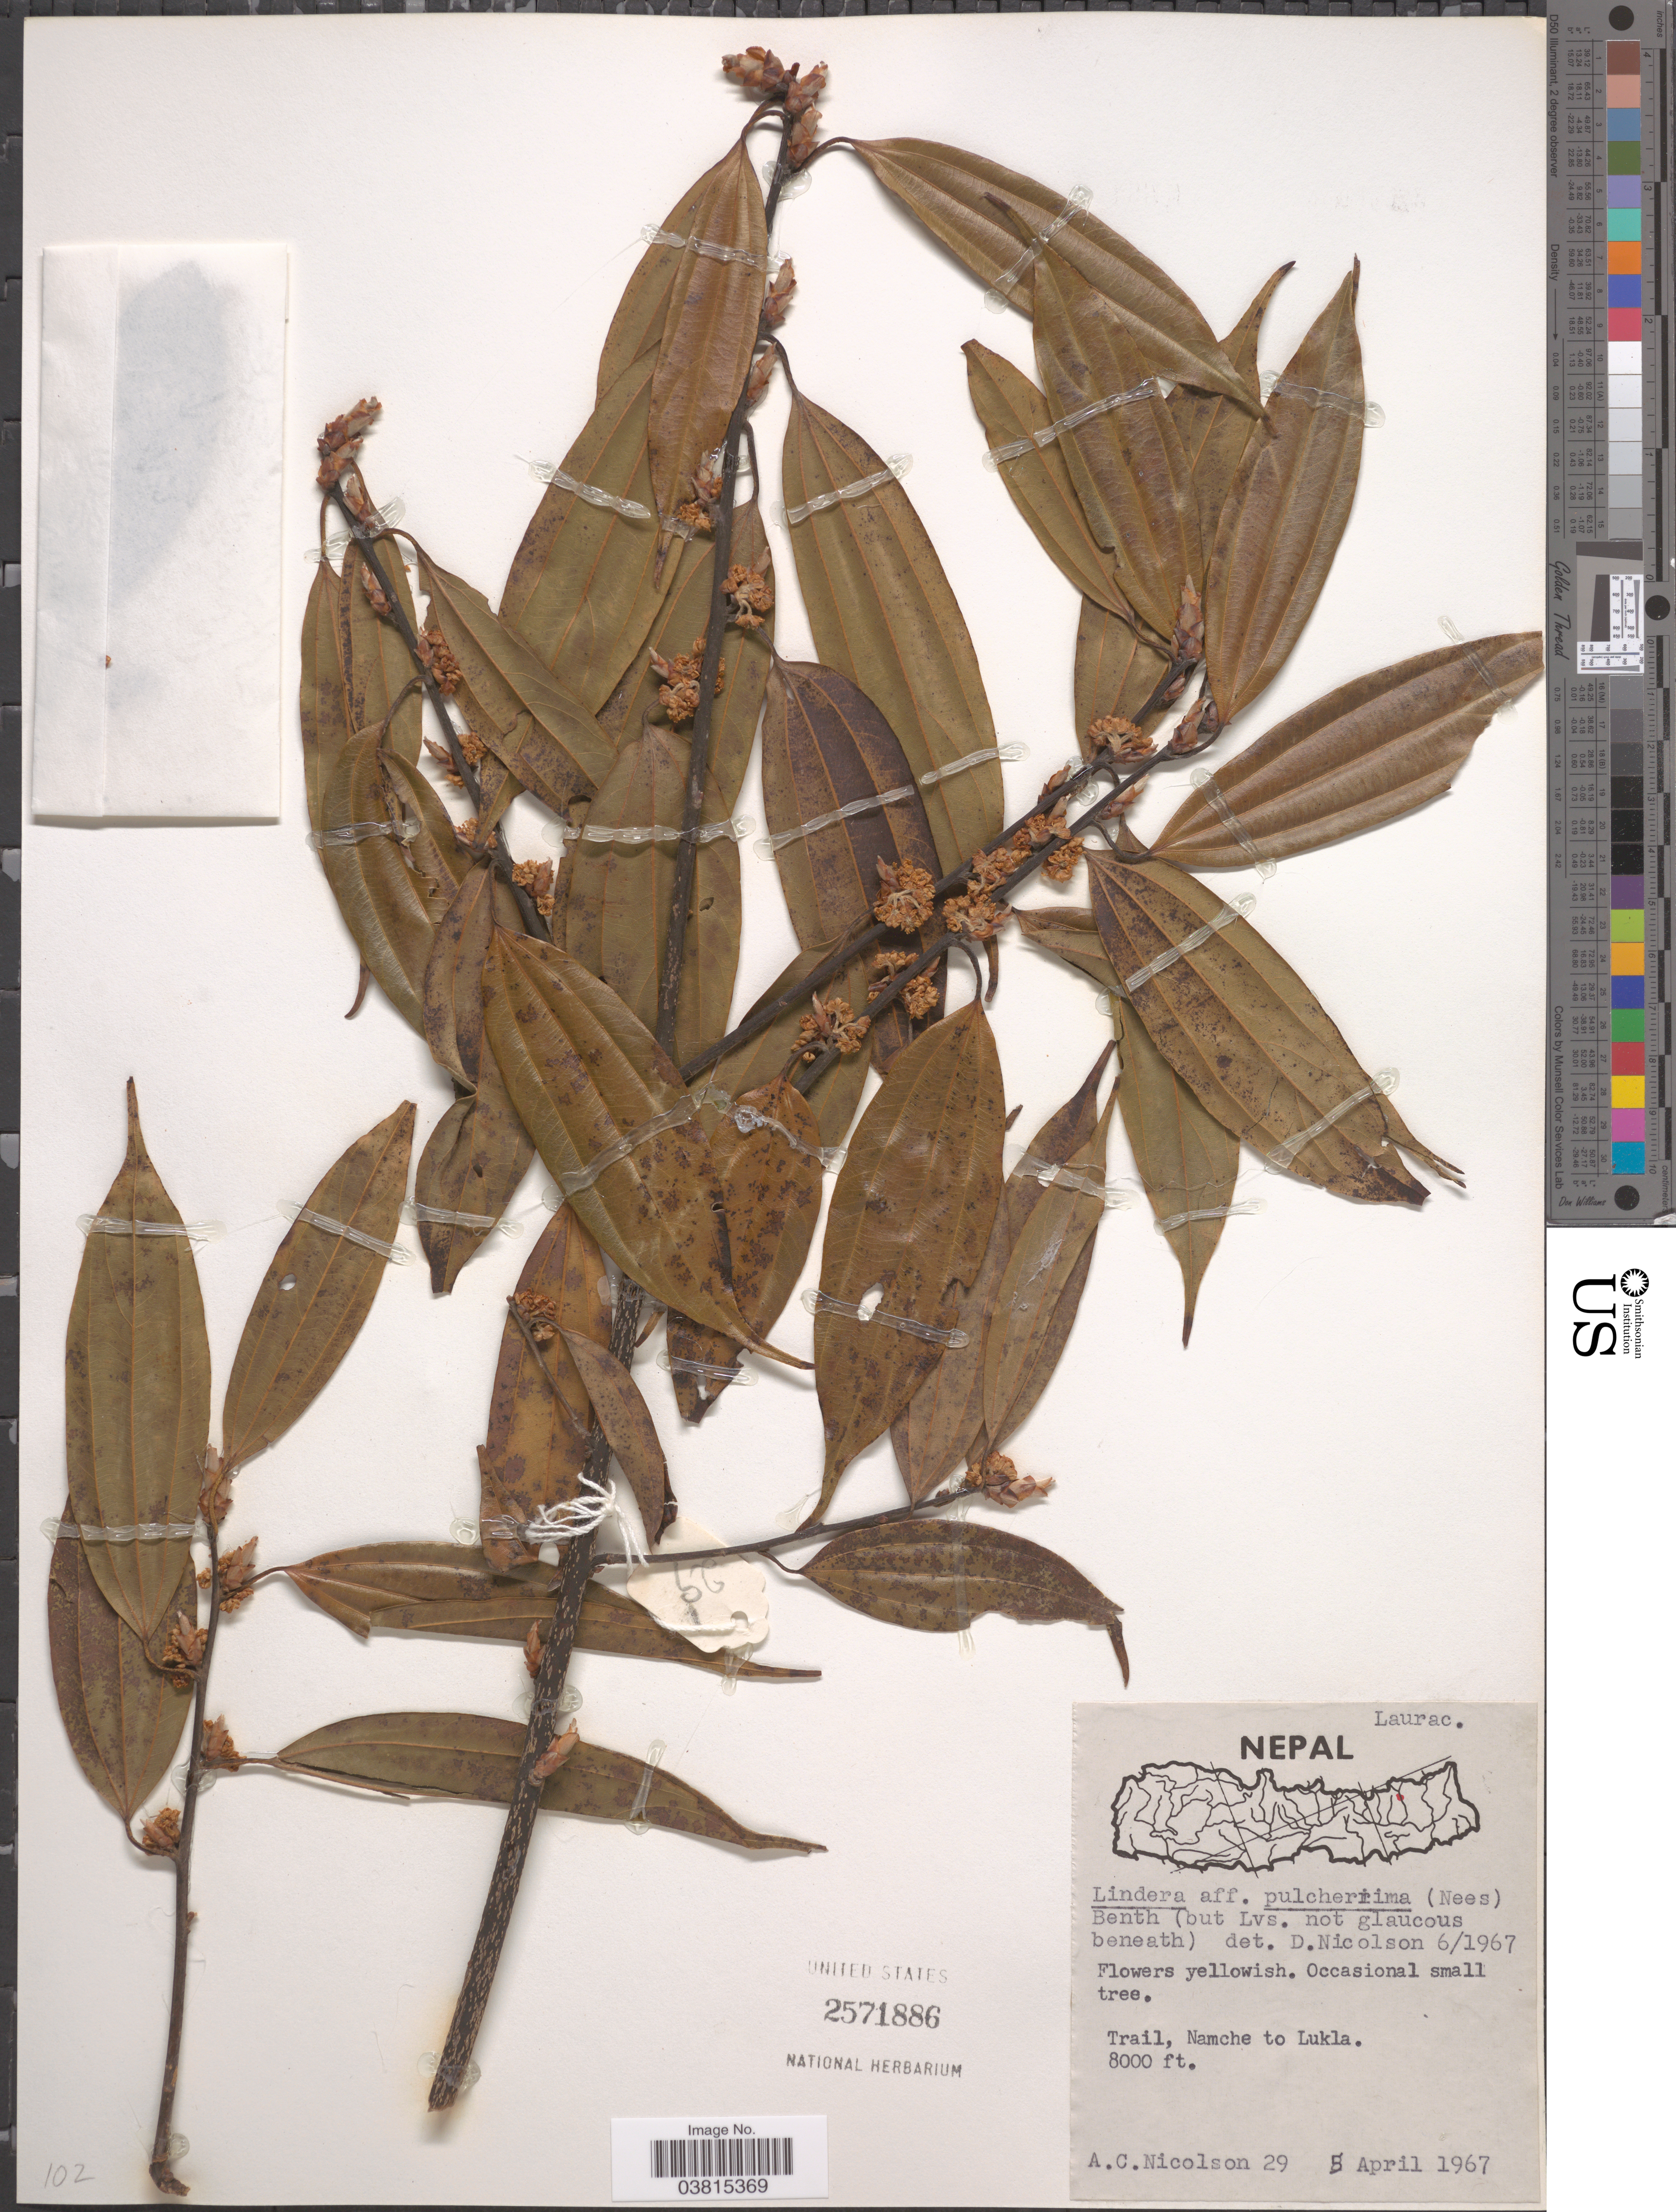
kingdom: Plantae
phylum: Tracheophyta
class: Magnoliopsida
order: Laurales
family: Lauraceae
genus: Lindera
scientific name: Lindera pulcherrima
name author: (Nees) Hook. f.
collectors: A. C. Nicolson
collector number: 29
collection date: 1967-04-05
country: Nepal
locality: Trail, Namche to Lukla.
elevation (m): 2438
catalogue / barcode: US 2571886